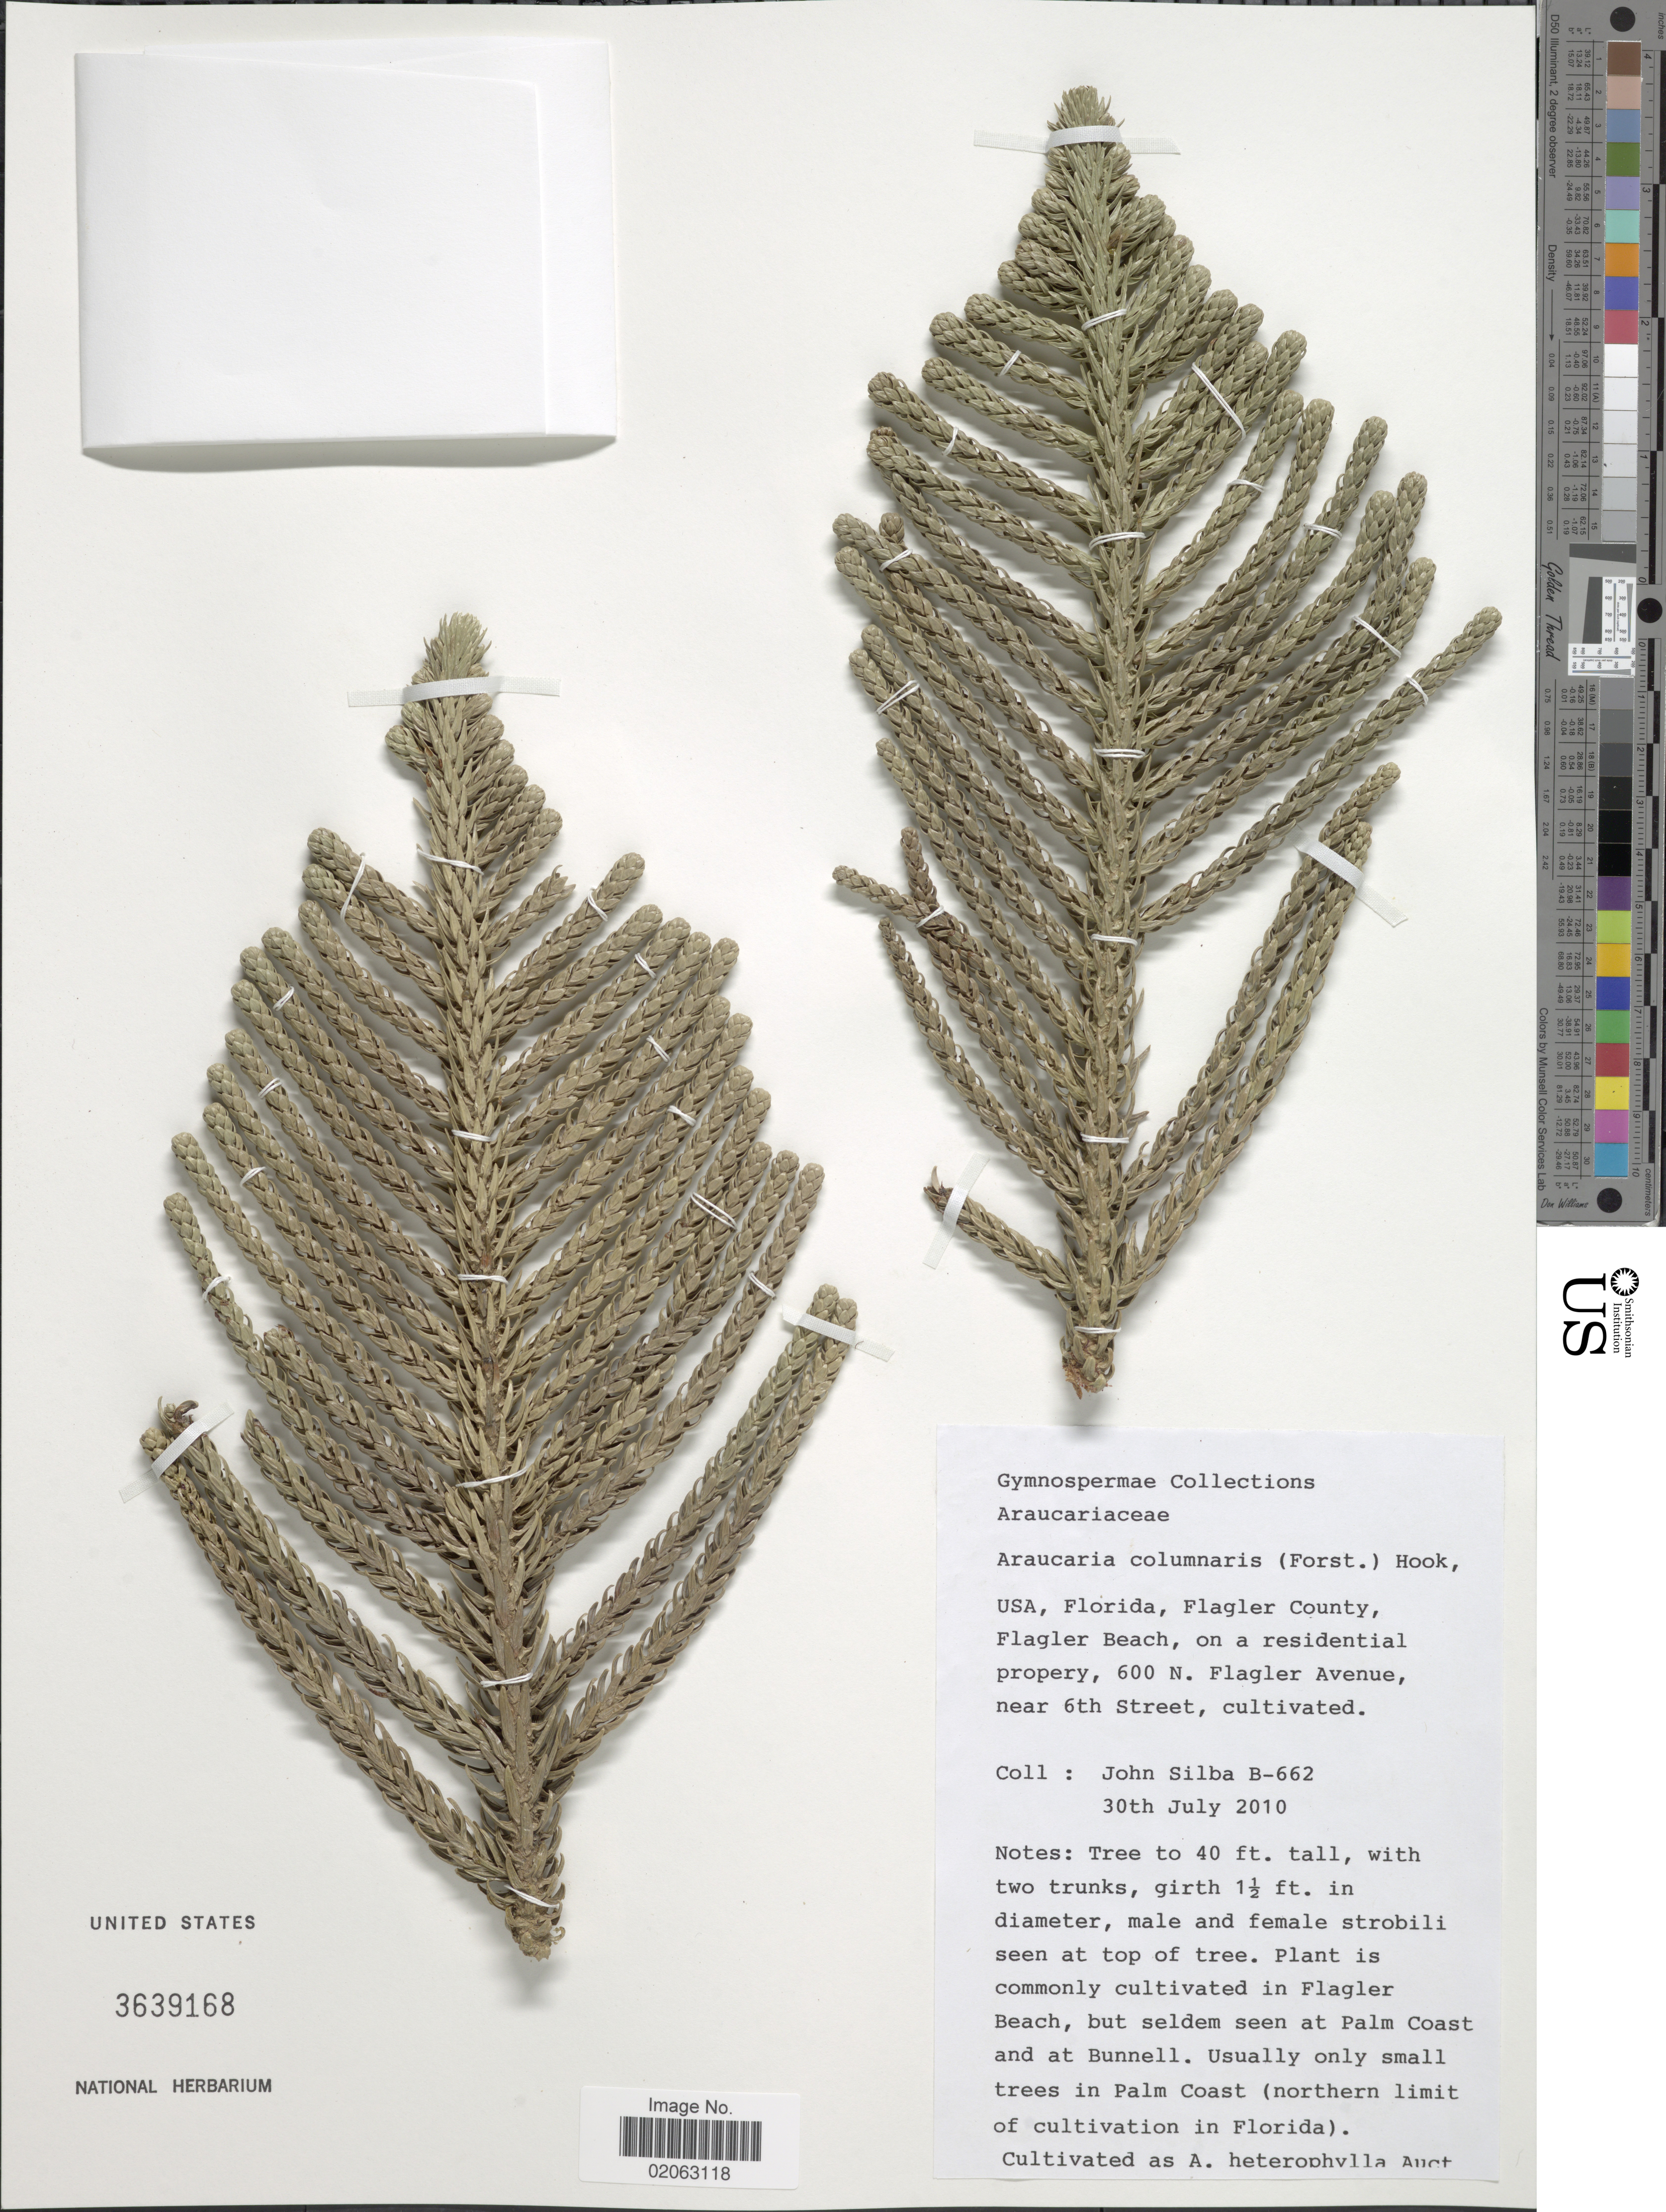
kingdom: Plantae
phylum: Tracheophyta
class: Pinopsida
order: Pinales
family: Araucariaceae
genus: Araucaria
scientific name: Araucaria heterophylla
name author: (Salisb.) Franco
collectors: J. Silba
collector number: B-662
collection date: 2010-07-30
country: United States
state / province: Florida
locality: Flagler County, Flagler Beach, on a residential propery, 600 N., Flagler Avenue, near 6th Street, cultivated.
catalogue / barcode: US 3639168